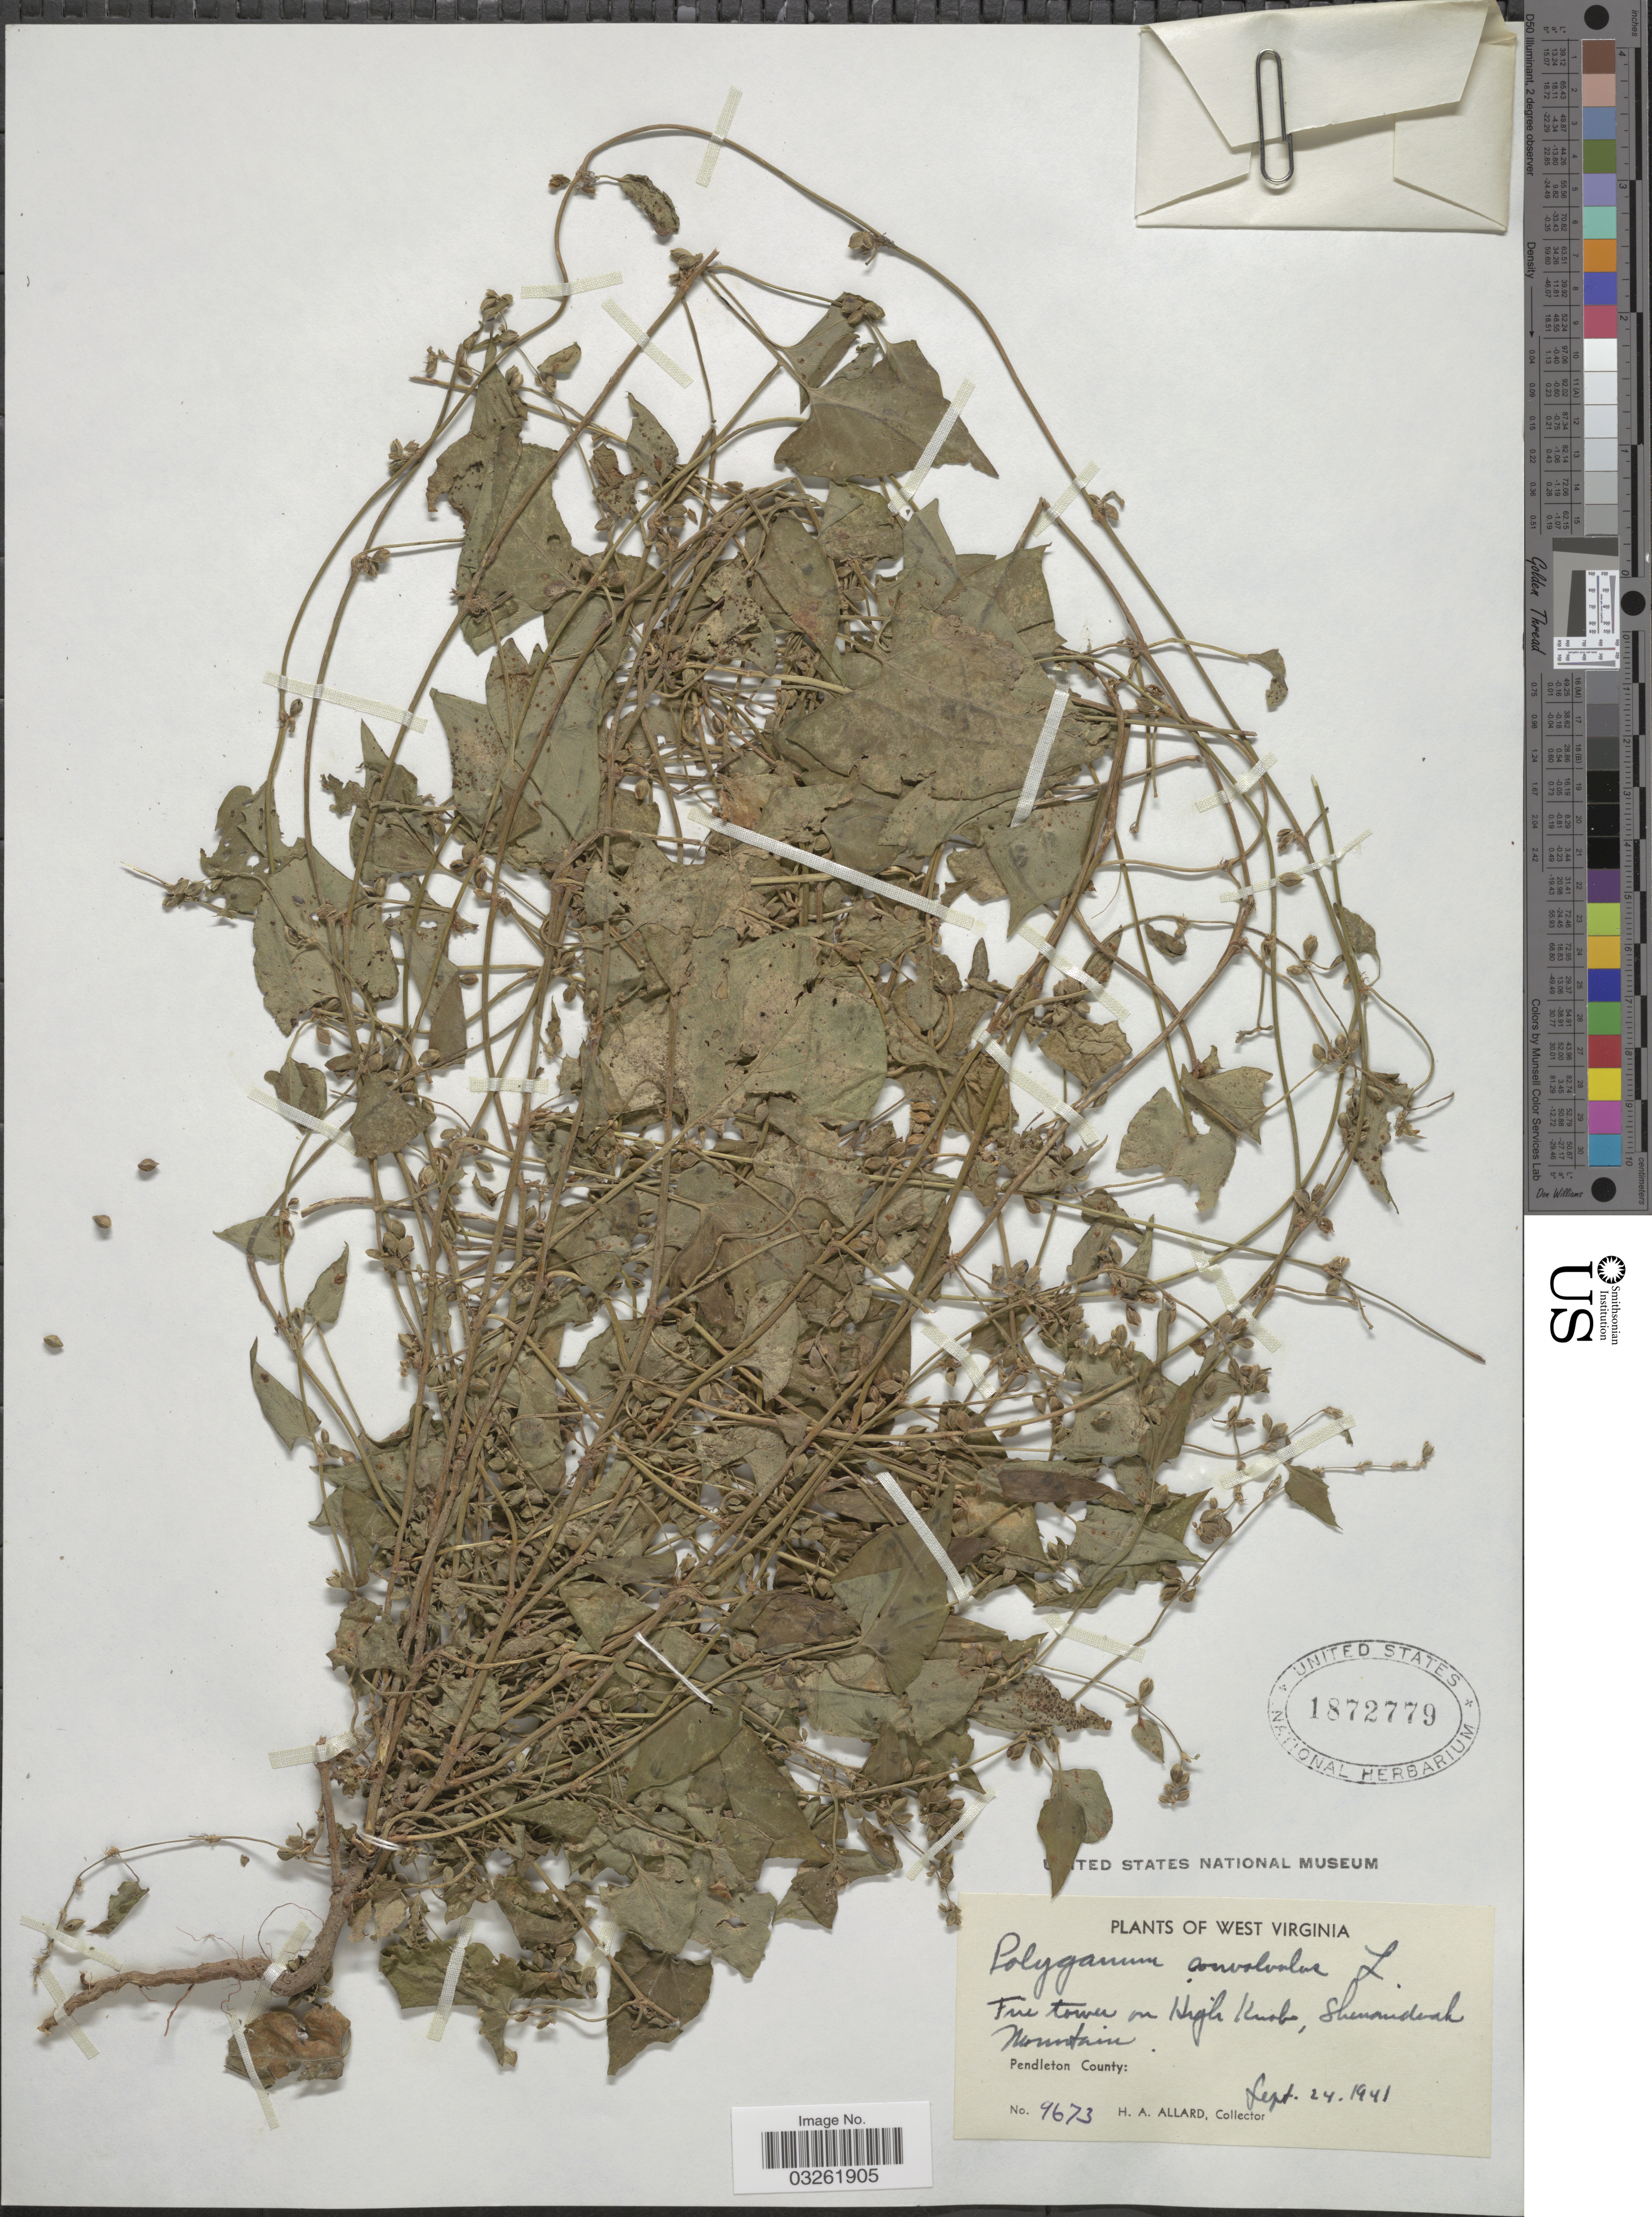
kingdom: Plantae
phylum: Tracheophyta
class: Magnoliopsida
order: Caryophyllales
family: Polygonaceae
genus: Fallopia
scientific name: Fallopia convolvulus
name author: (L.) Á. Löve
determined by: Strong, M. T., (US), Smithsonian Institution - National Museum of Natural History (UNITED STATES)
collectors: H. A. Allard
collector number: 9673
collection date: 1941-09-24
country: United States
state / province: West Virginia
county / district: Pendleton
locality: Fire tower on High Knob, Shenandoah Mountain. Pendleton County.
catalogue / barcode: US 1872779